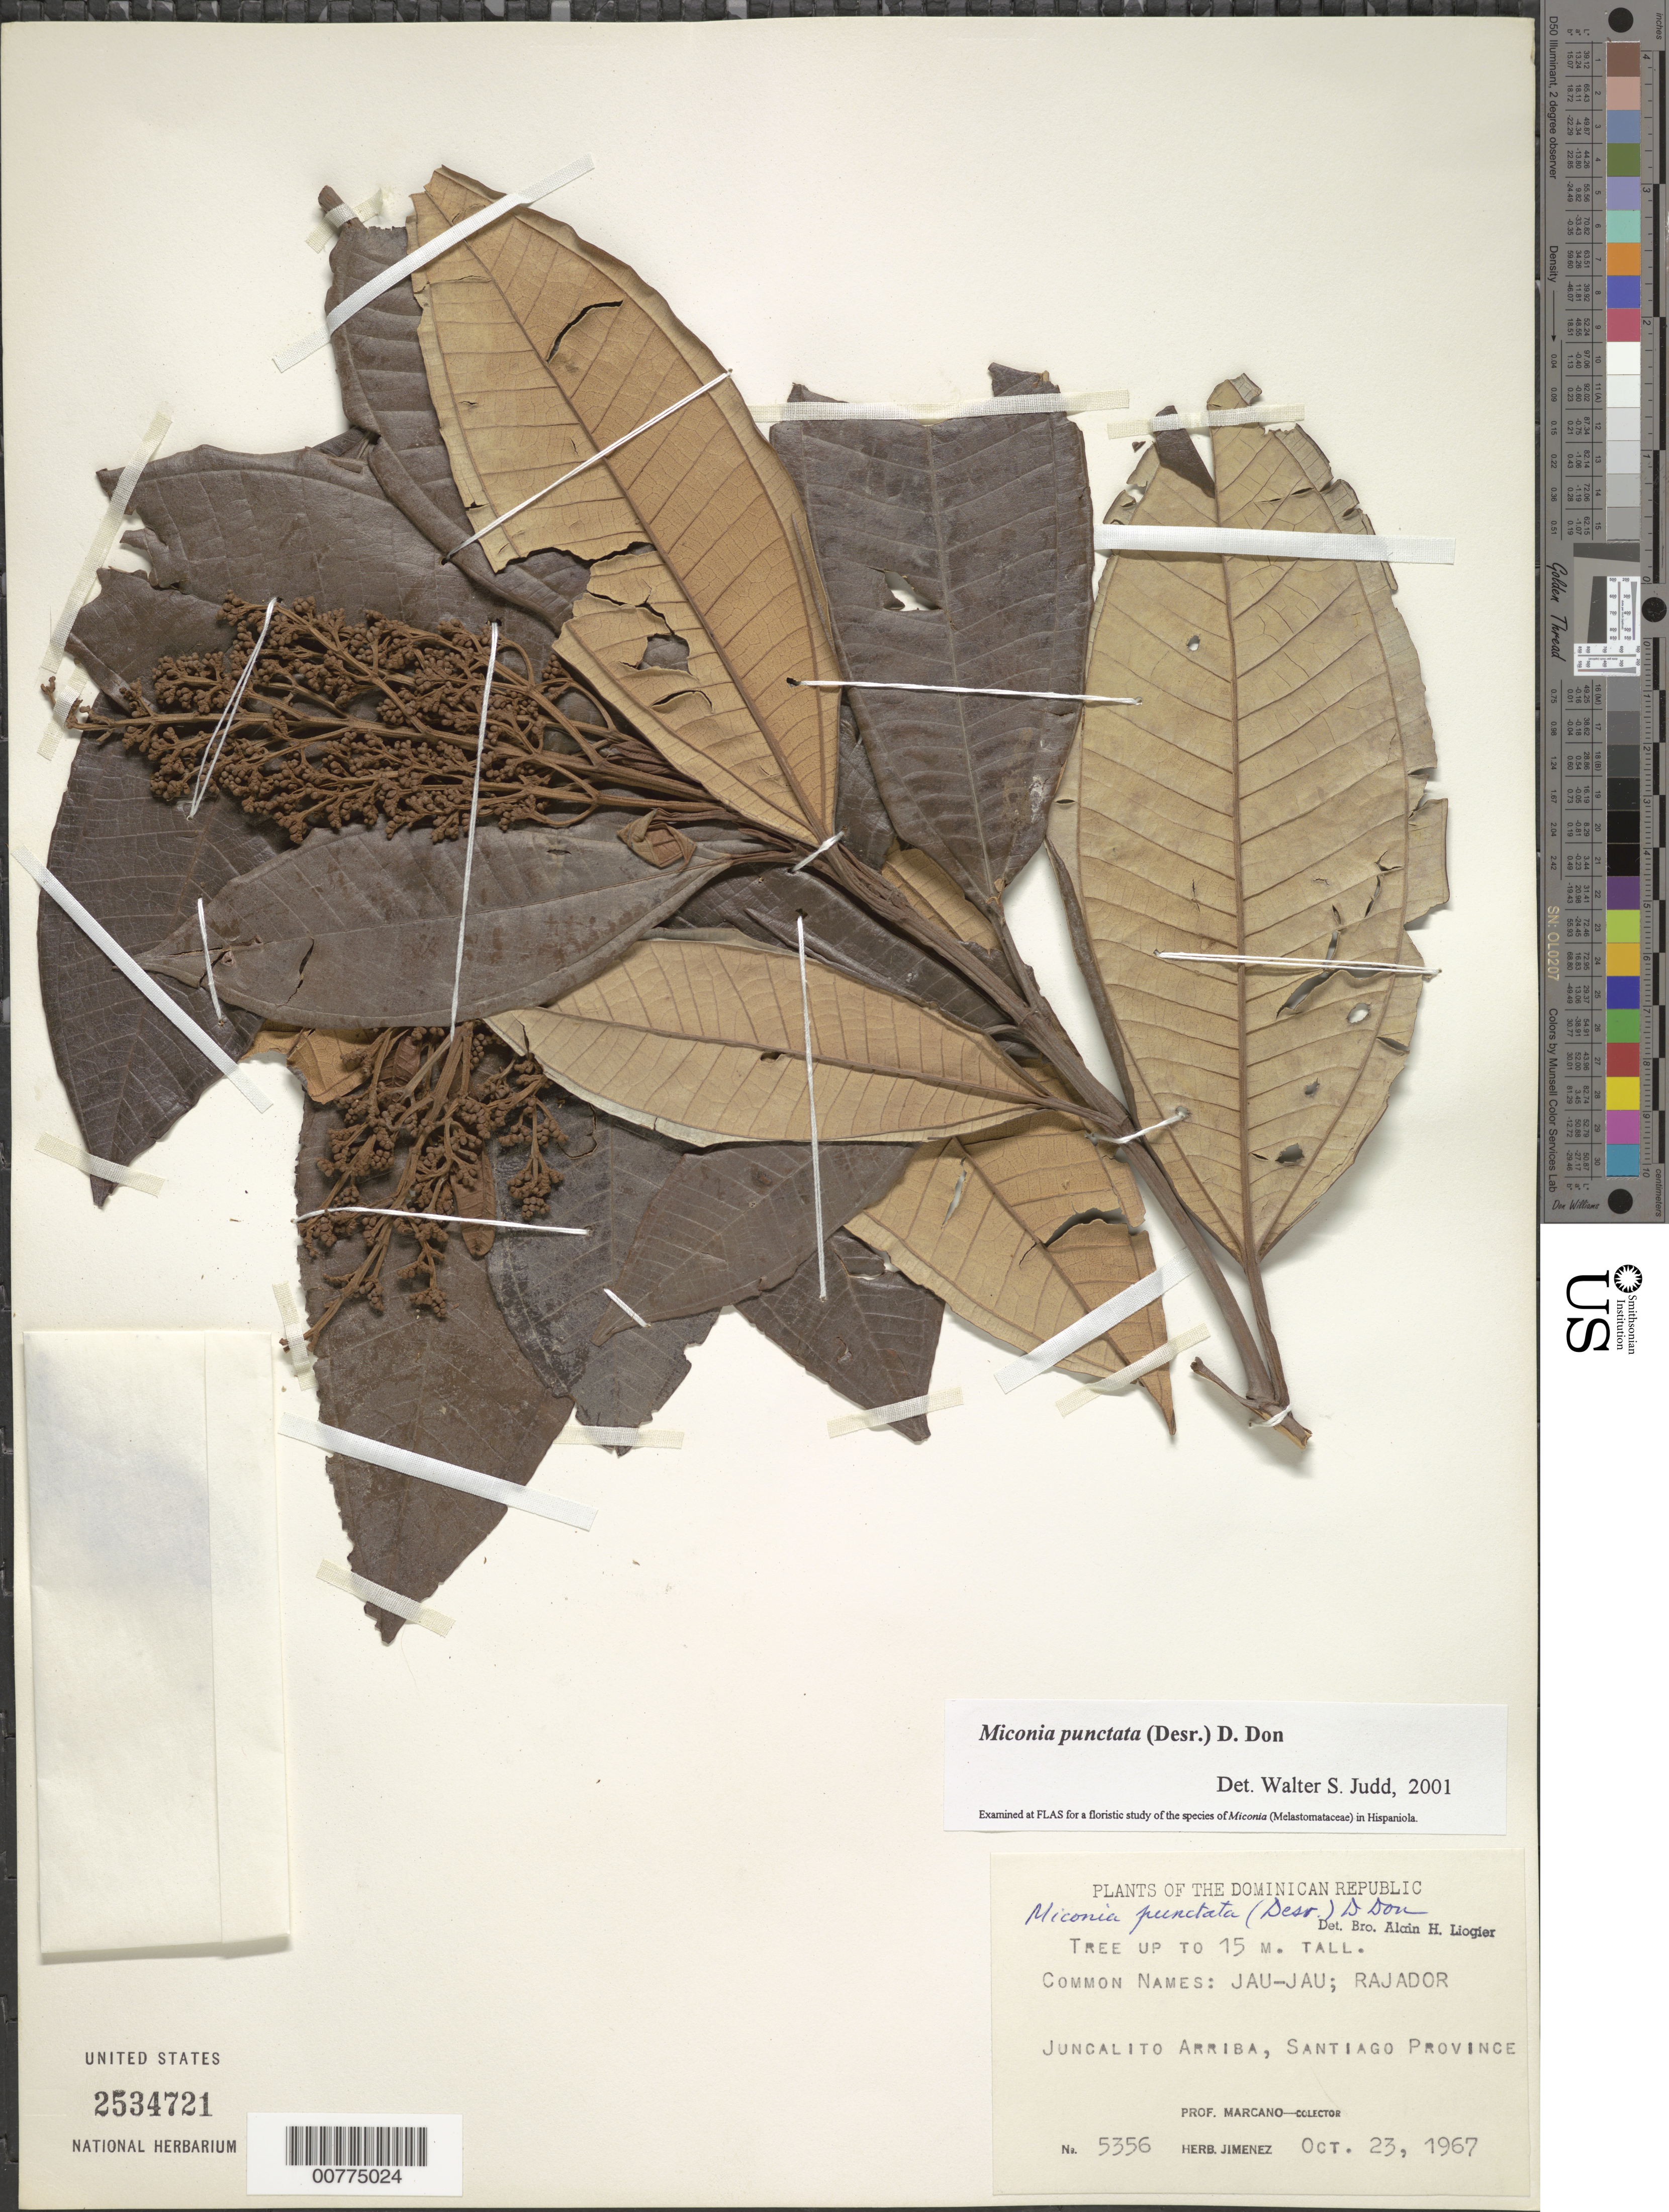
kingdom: Plantae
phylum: Tracheophyta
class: Magnoliopsida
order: Myrtales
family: Melastomataceae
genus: Miconia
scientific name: Miconia punctata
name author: (Desr.) D. Don ex DC.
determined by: Judd, Walter S.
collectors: E. J. Marcano F.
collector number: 5556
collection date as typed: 23 Oct 1967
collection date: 1967-10-23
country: Dominican Republic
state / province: Santiago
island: Hispaniola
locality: Juncalito Arriba.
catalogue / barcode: US 2534721